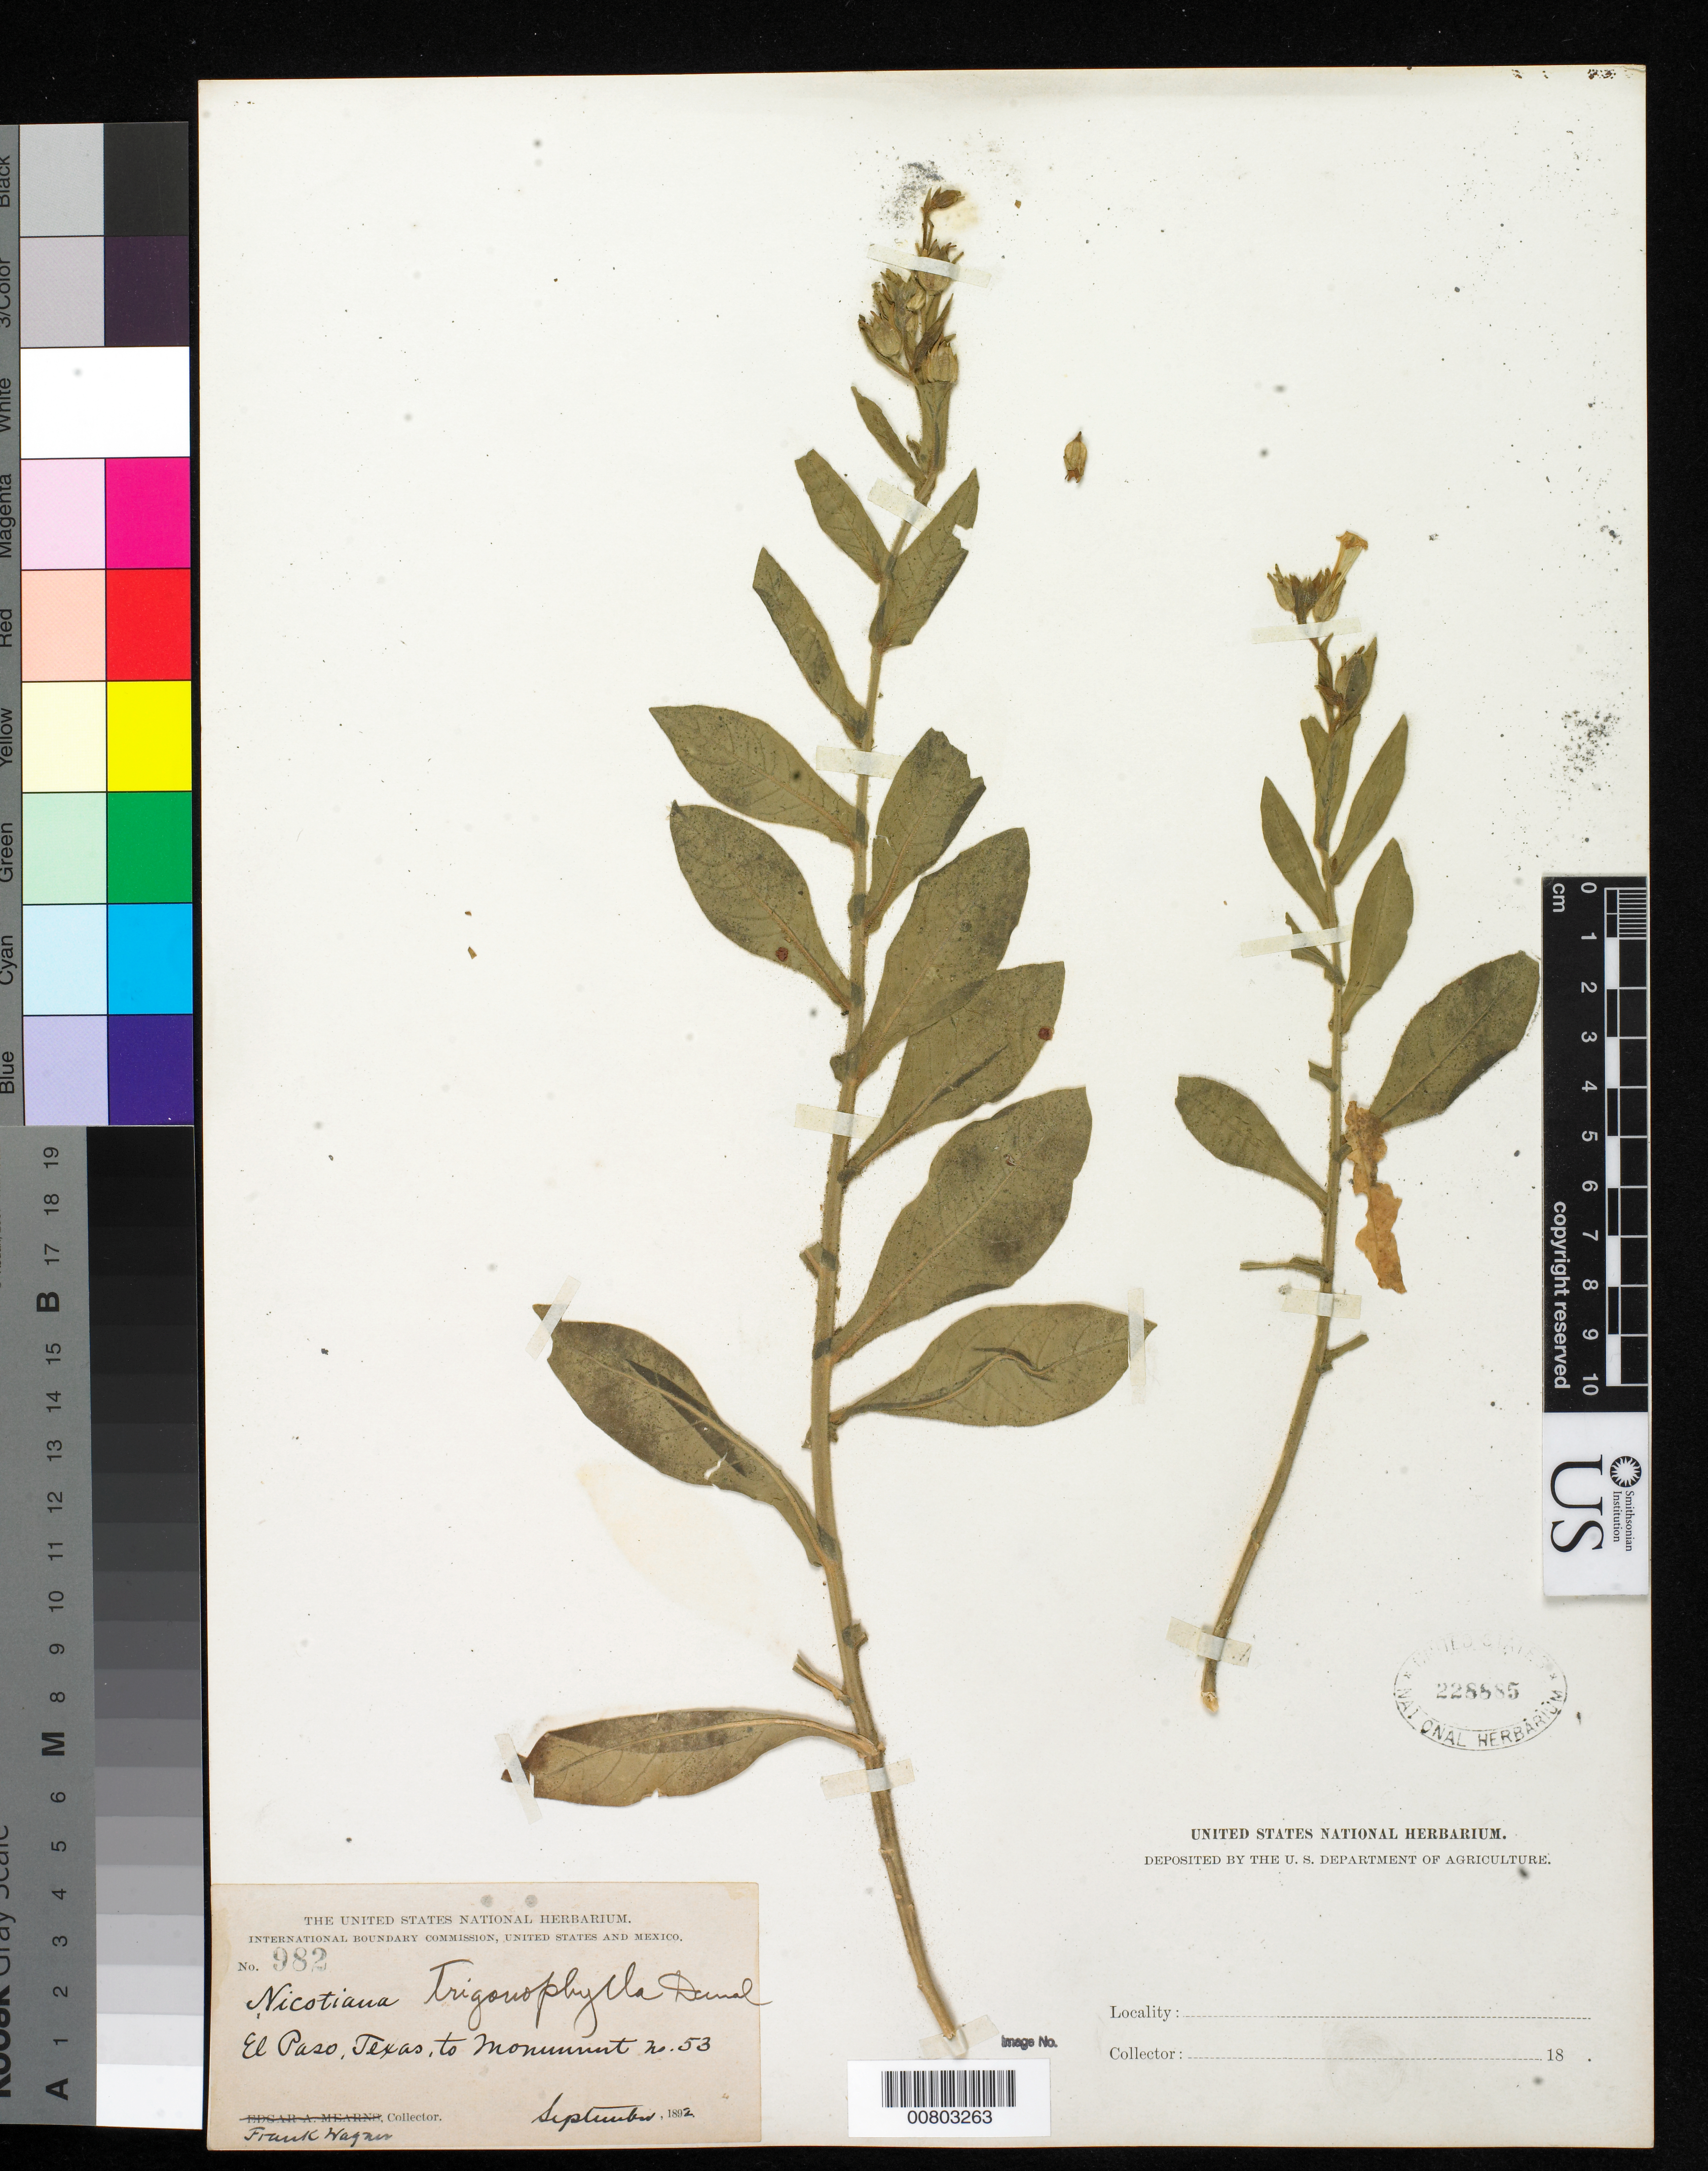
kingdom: Plantae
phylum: Tracheophyta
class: Magnoliopsida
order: Solanales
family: Solanaceae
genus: Nicotiana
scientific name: Nicotiana trigonophylla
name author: Dunal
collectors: F. Wagner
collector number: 982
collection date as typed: Sep 1892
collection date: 1892-09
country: United States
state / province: Texas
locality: El Paso, Texas, to monument no. 53.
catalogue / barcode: US 228885